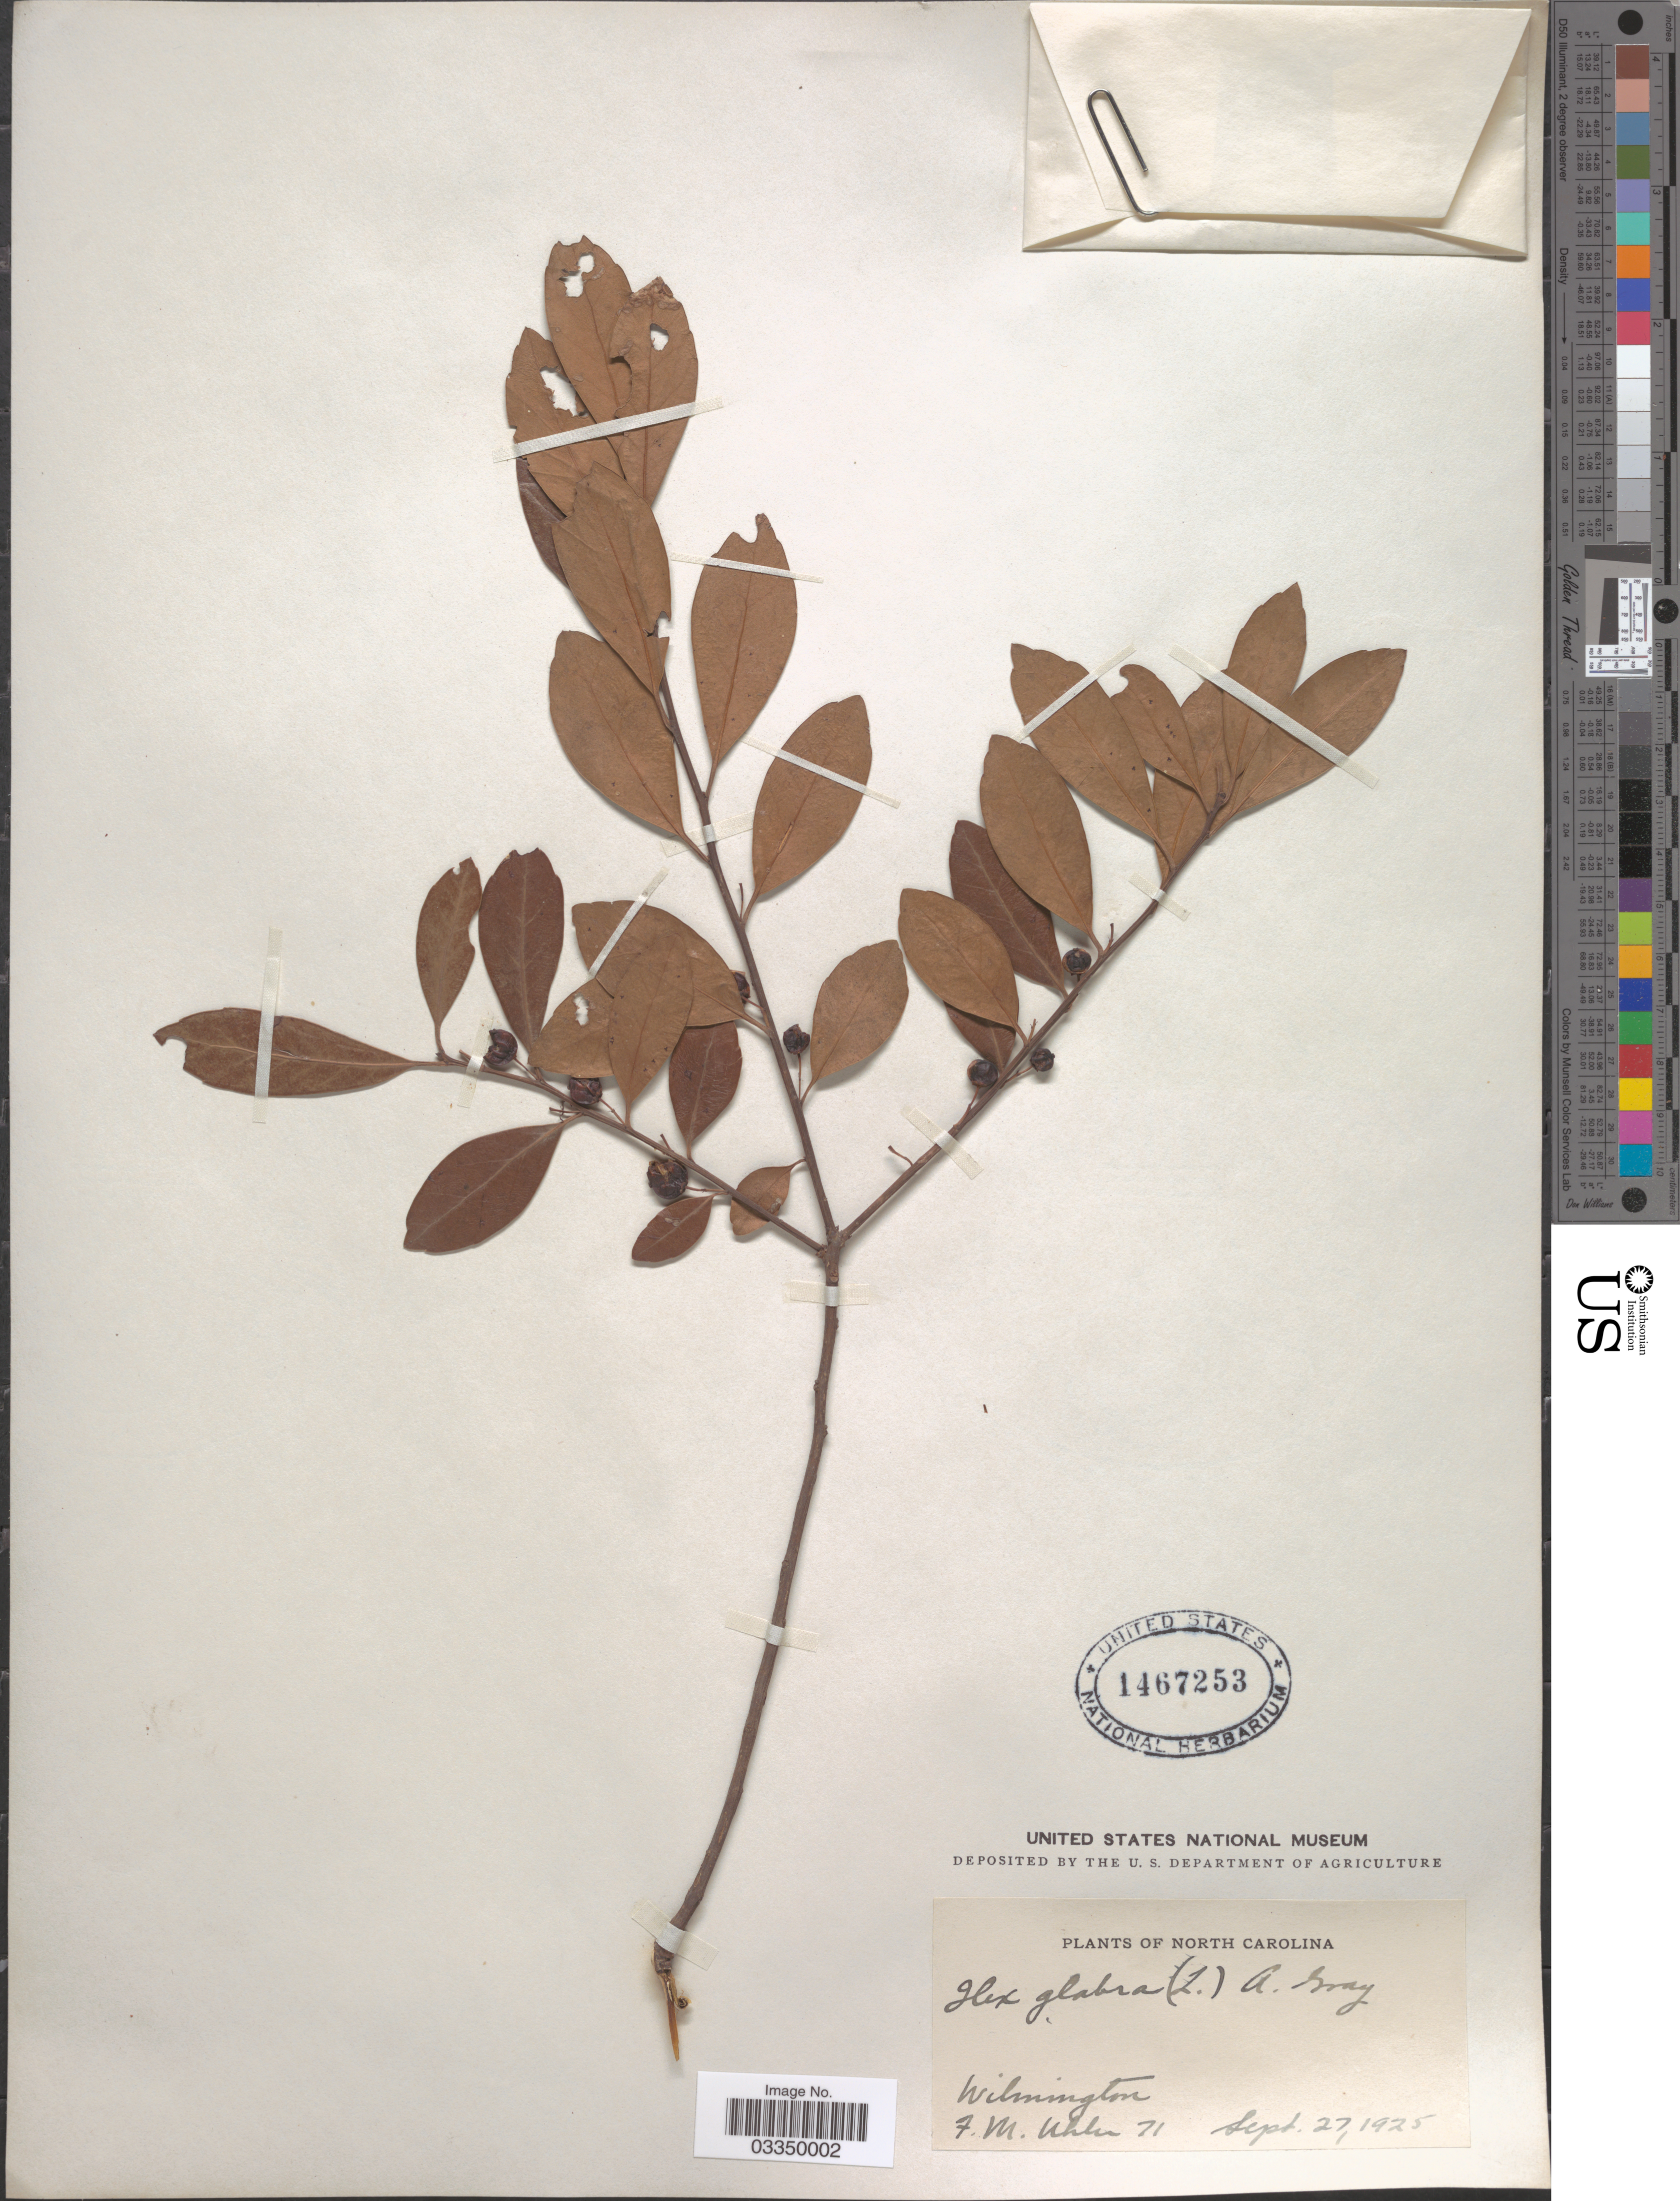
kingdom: Plantae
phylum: Tracheophyta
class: Magnoliopsida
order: Aquifoliales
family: Aquifoliaceae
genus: Ilex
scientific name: Ilex glabra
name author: (L.) A. Gray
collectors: F. M. Uhler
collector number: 71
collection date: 1925-09-27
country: United States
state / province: North Carolina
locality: Wilmington.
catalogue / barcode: US 1467253